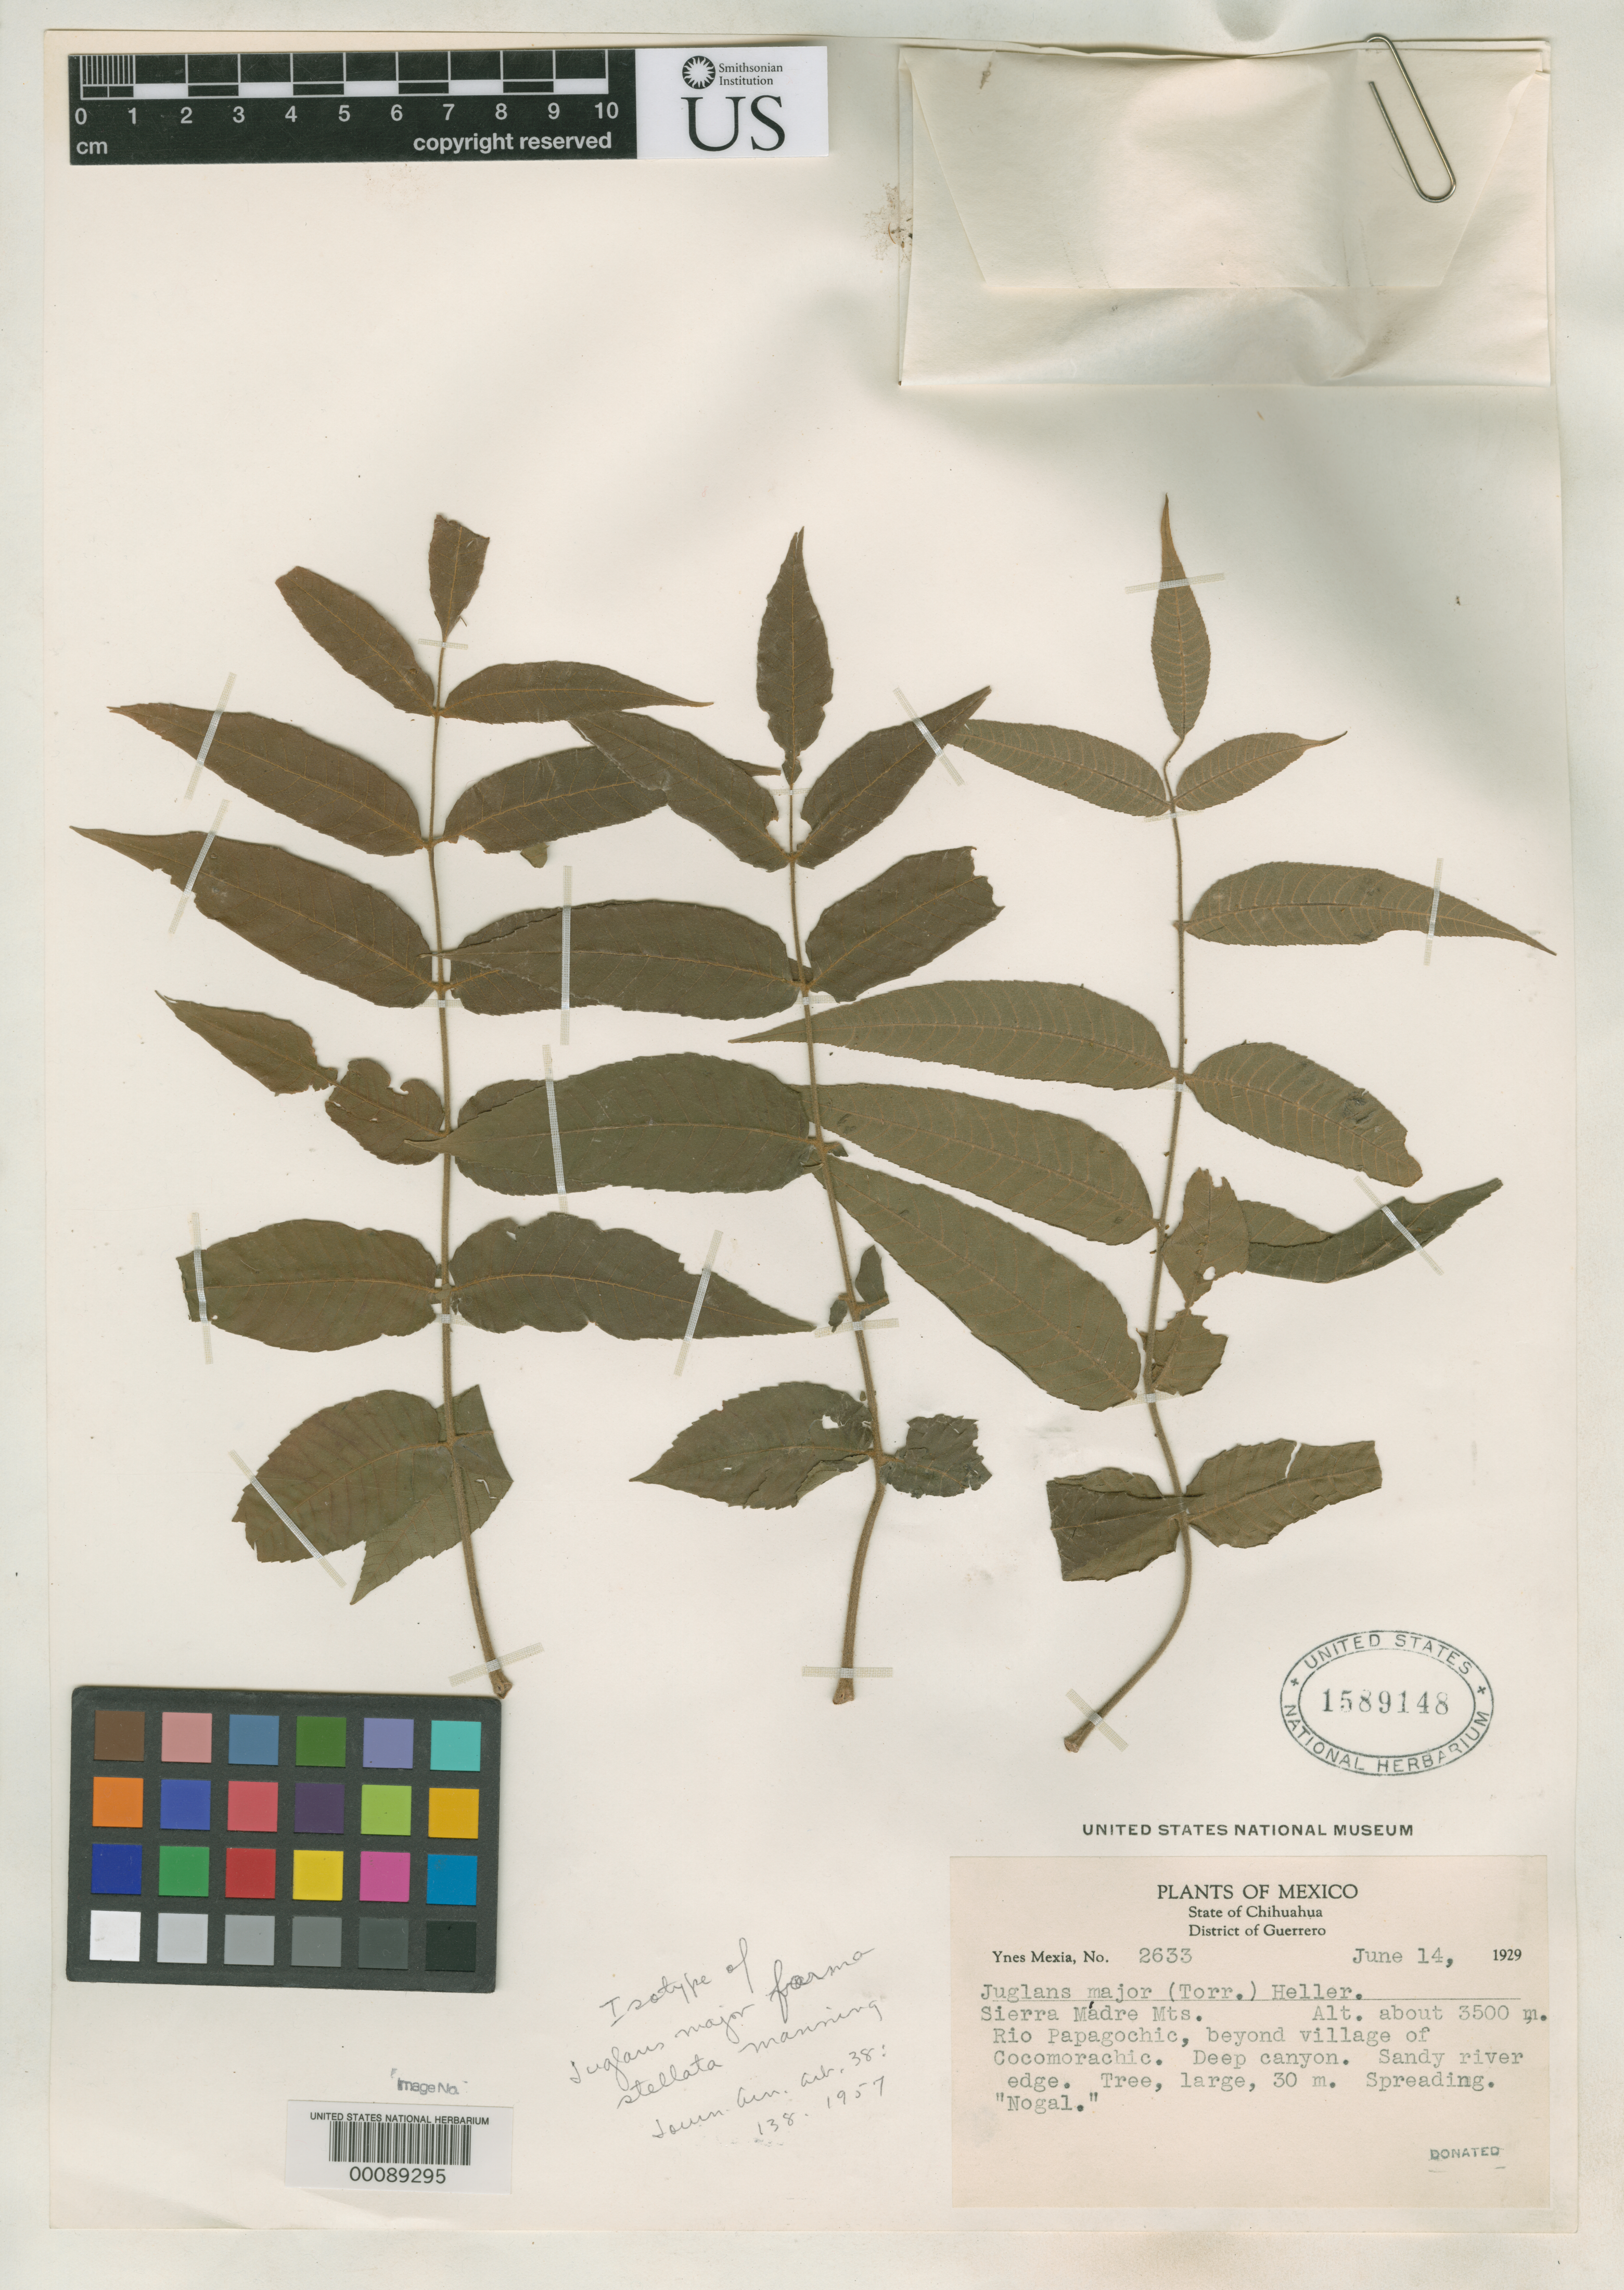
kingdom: Plantae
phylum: Tracheophyta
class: Magnoliopsida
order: Fagales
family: Juglandaceae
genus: Juglans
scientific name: Juglans major f. stellata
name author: W.E. Manning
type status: Isotype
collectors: Y. Mexia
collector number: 2633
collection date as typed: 14 Jul 1929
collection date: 1929-07-14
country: Mexico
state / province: Chihuahua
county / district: Guerrero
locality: Beyond village of Cocomorachic, Rio Papagochic.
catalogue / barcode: US 1589148